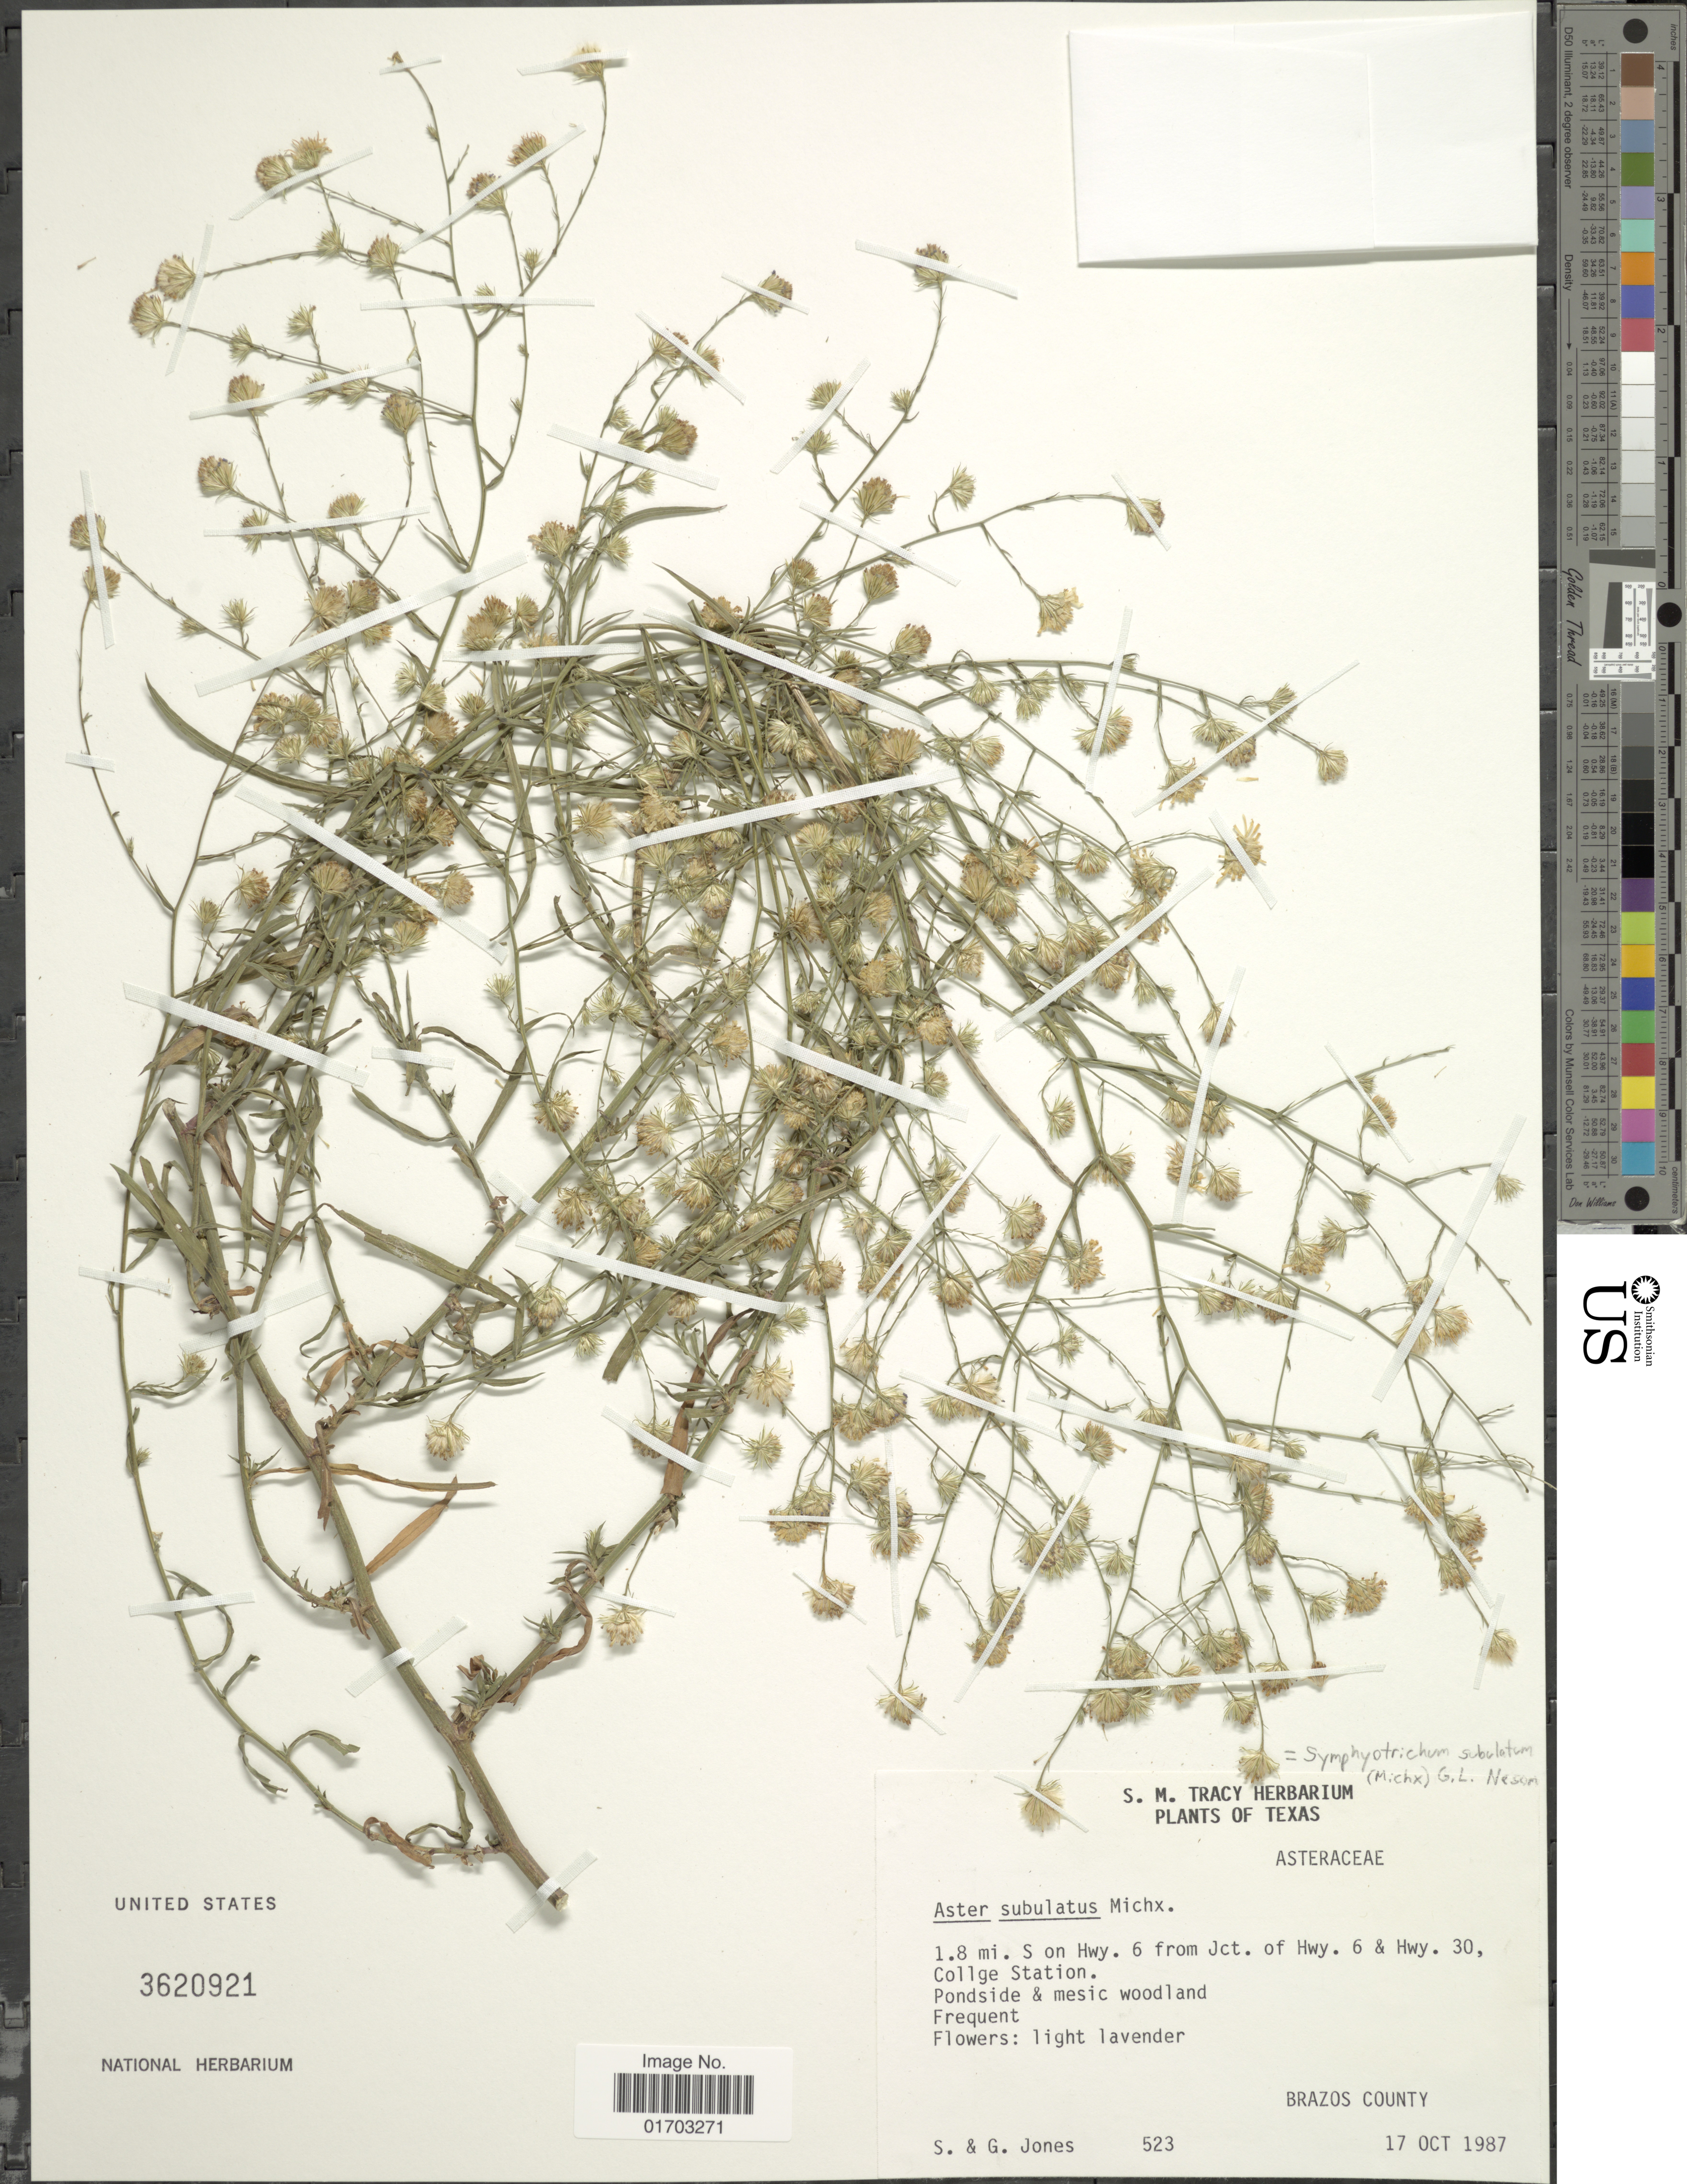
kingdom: Plantae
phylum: Tracheophyta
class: Magnoliopsida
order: Asterales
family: Asteraceae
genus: Symphyotrichum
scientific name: Symphyotrichum subulatum var. subulatum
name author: (Michx.) G.L. Nesom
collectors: S. Jones & G. Jones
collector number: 523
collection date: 1987-10-17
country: United States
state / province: Texas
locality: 1.8 mi. S on Hwy. 6 from Jct. of Hwy. 6 & Hwy. 30, College Station, Pondside & mesic woodland, Brazos County.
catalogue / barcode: US 3620921